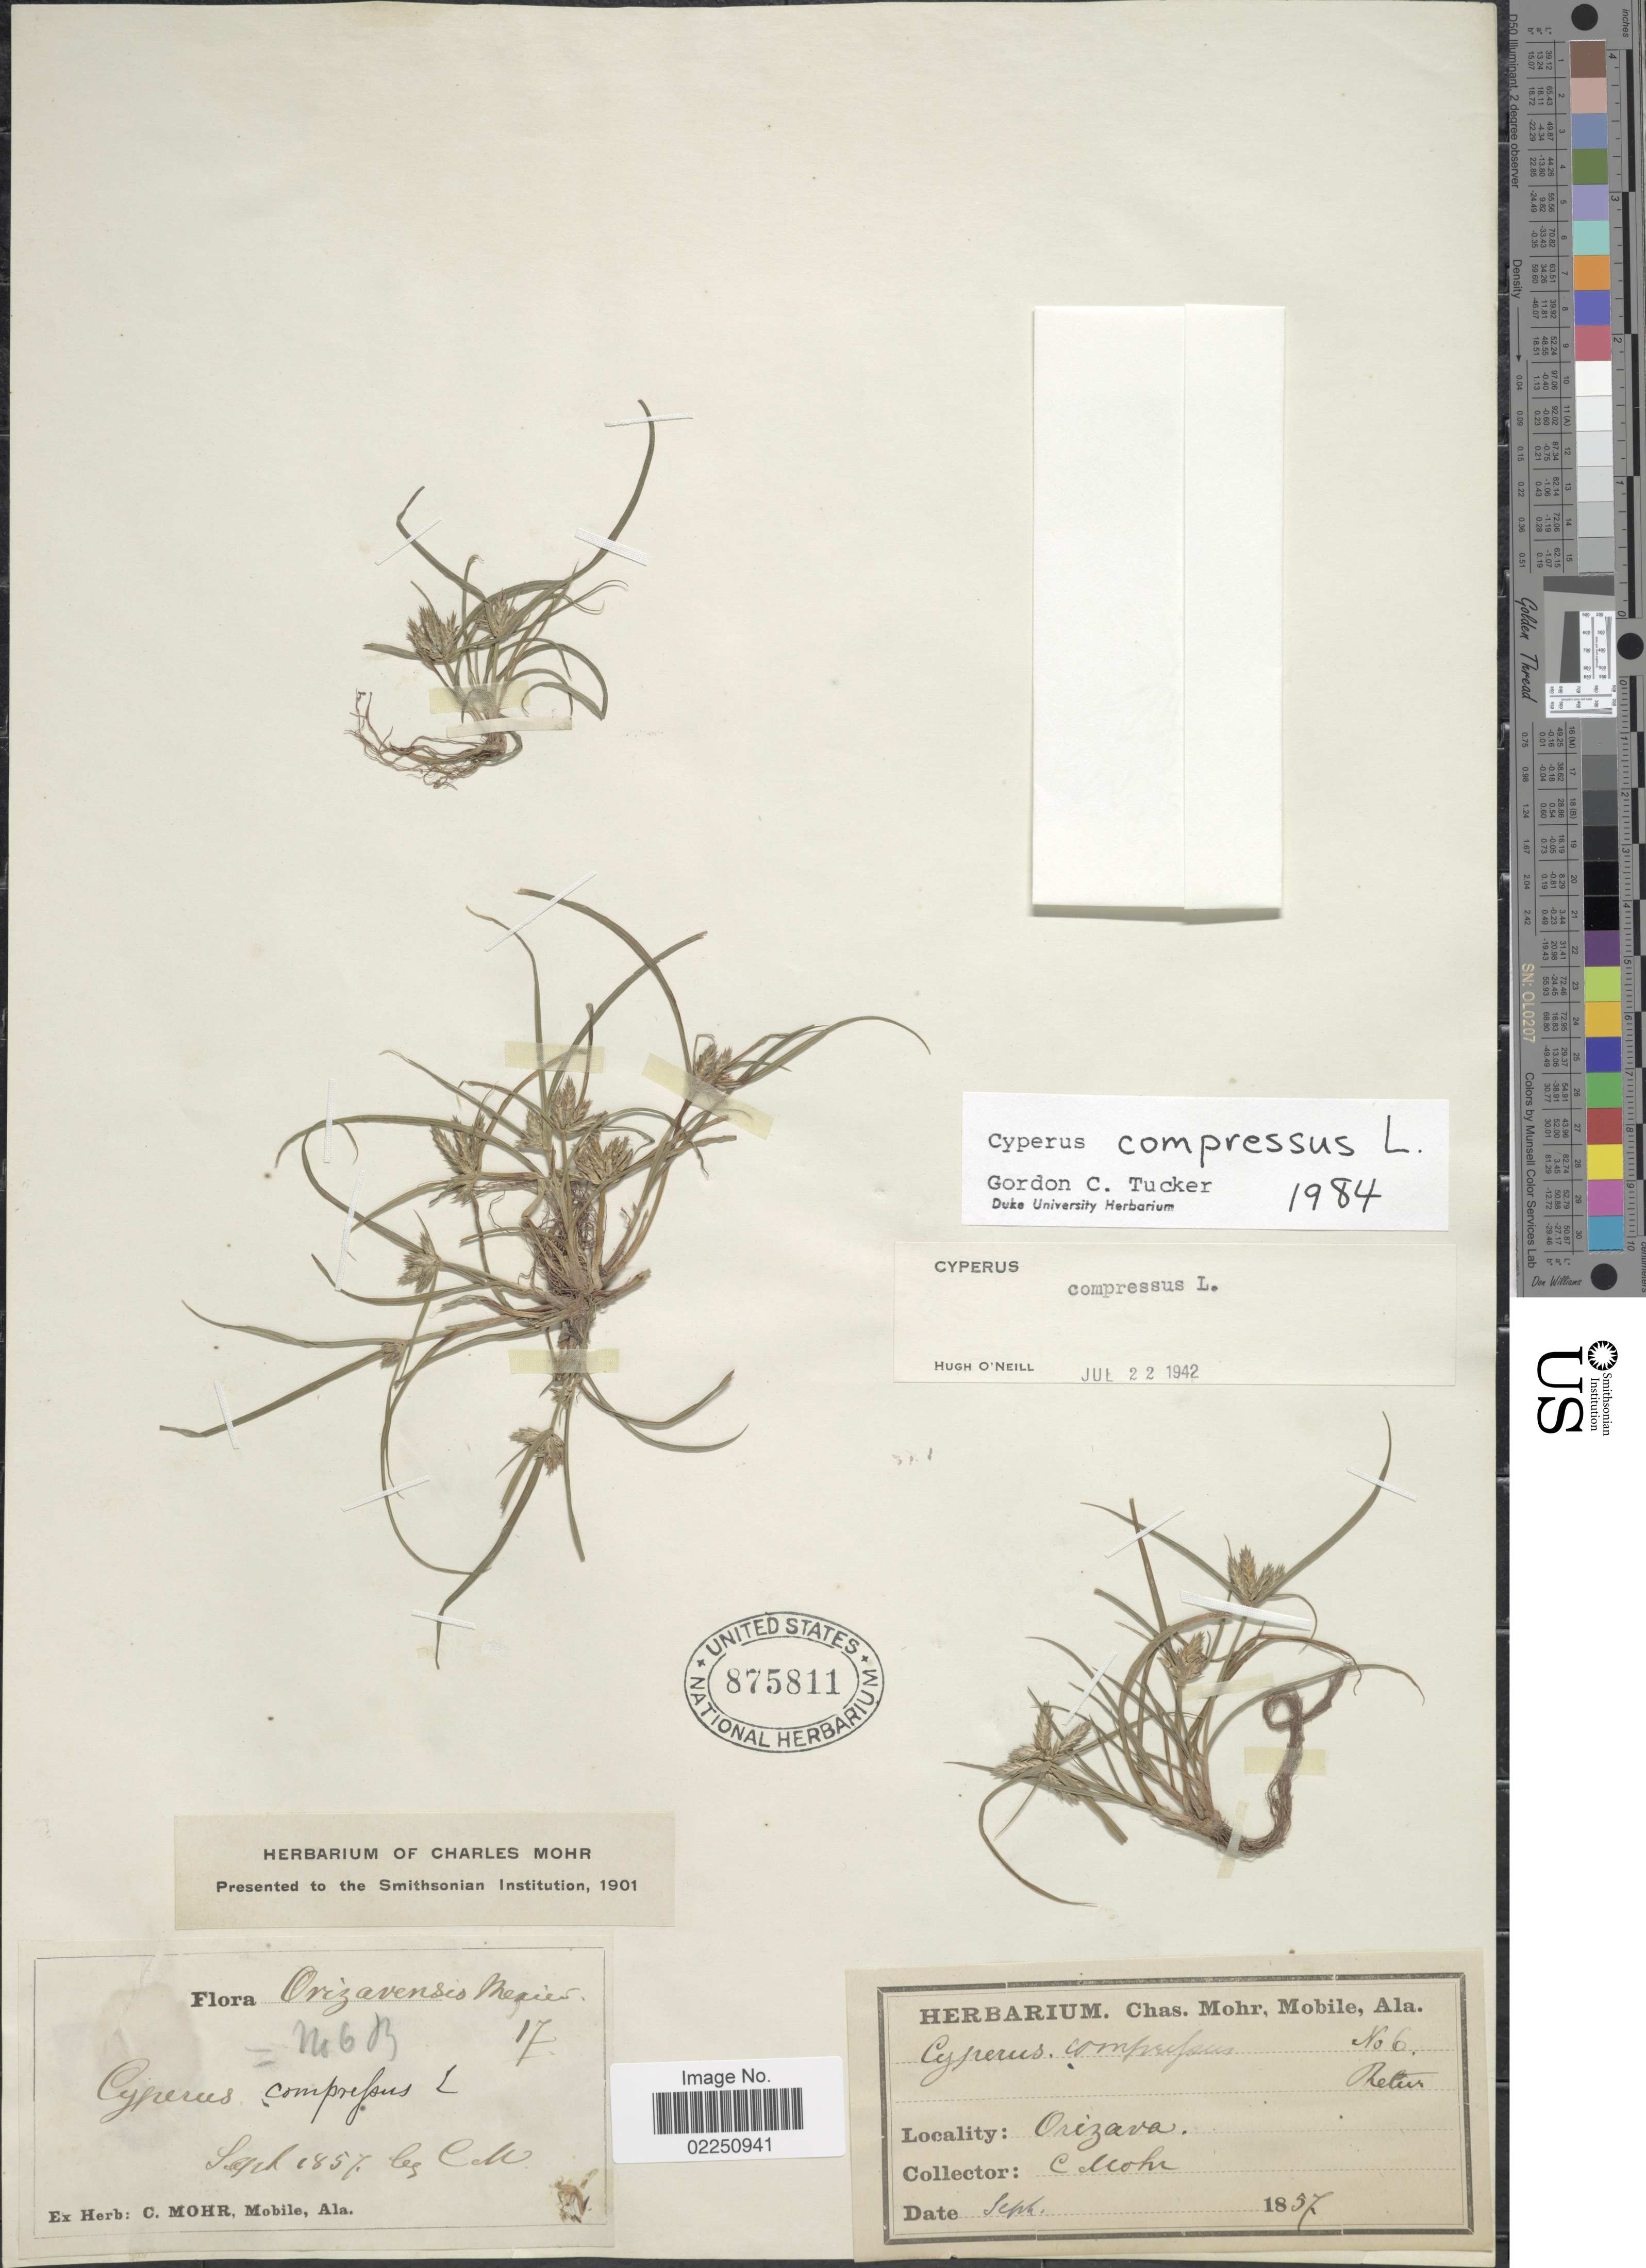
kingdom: Plantae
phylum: Tracheophyta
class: Liliopsida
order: Poales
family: Cyperaceae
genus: Cyperus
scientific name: Cyperus compressus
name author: L.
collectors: C. T. Mohr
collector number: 6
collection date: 1857-09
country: Mexico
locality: Orizavenses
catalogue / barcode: US 875811